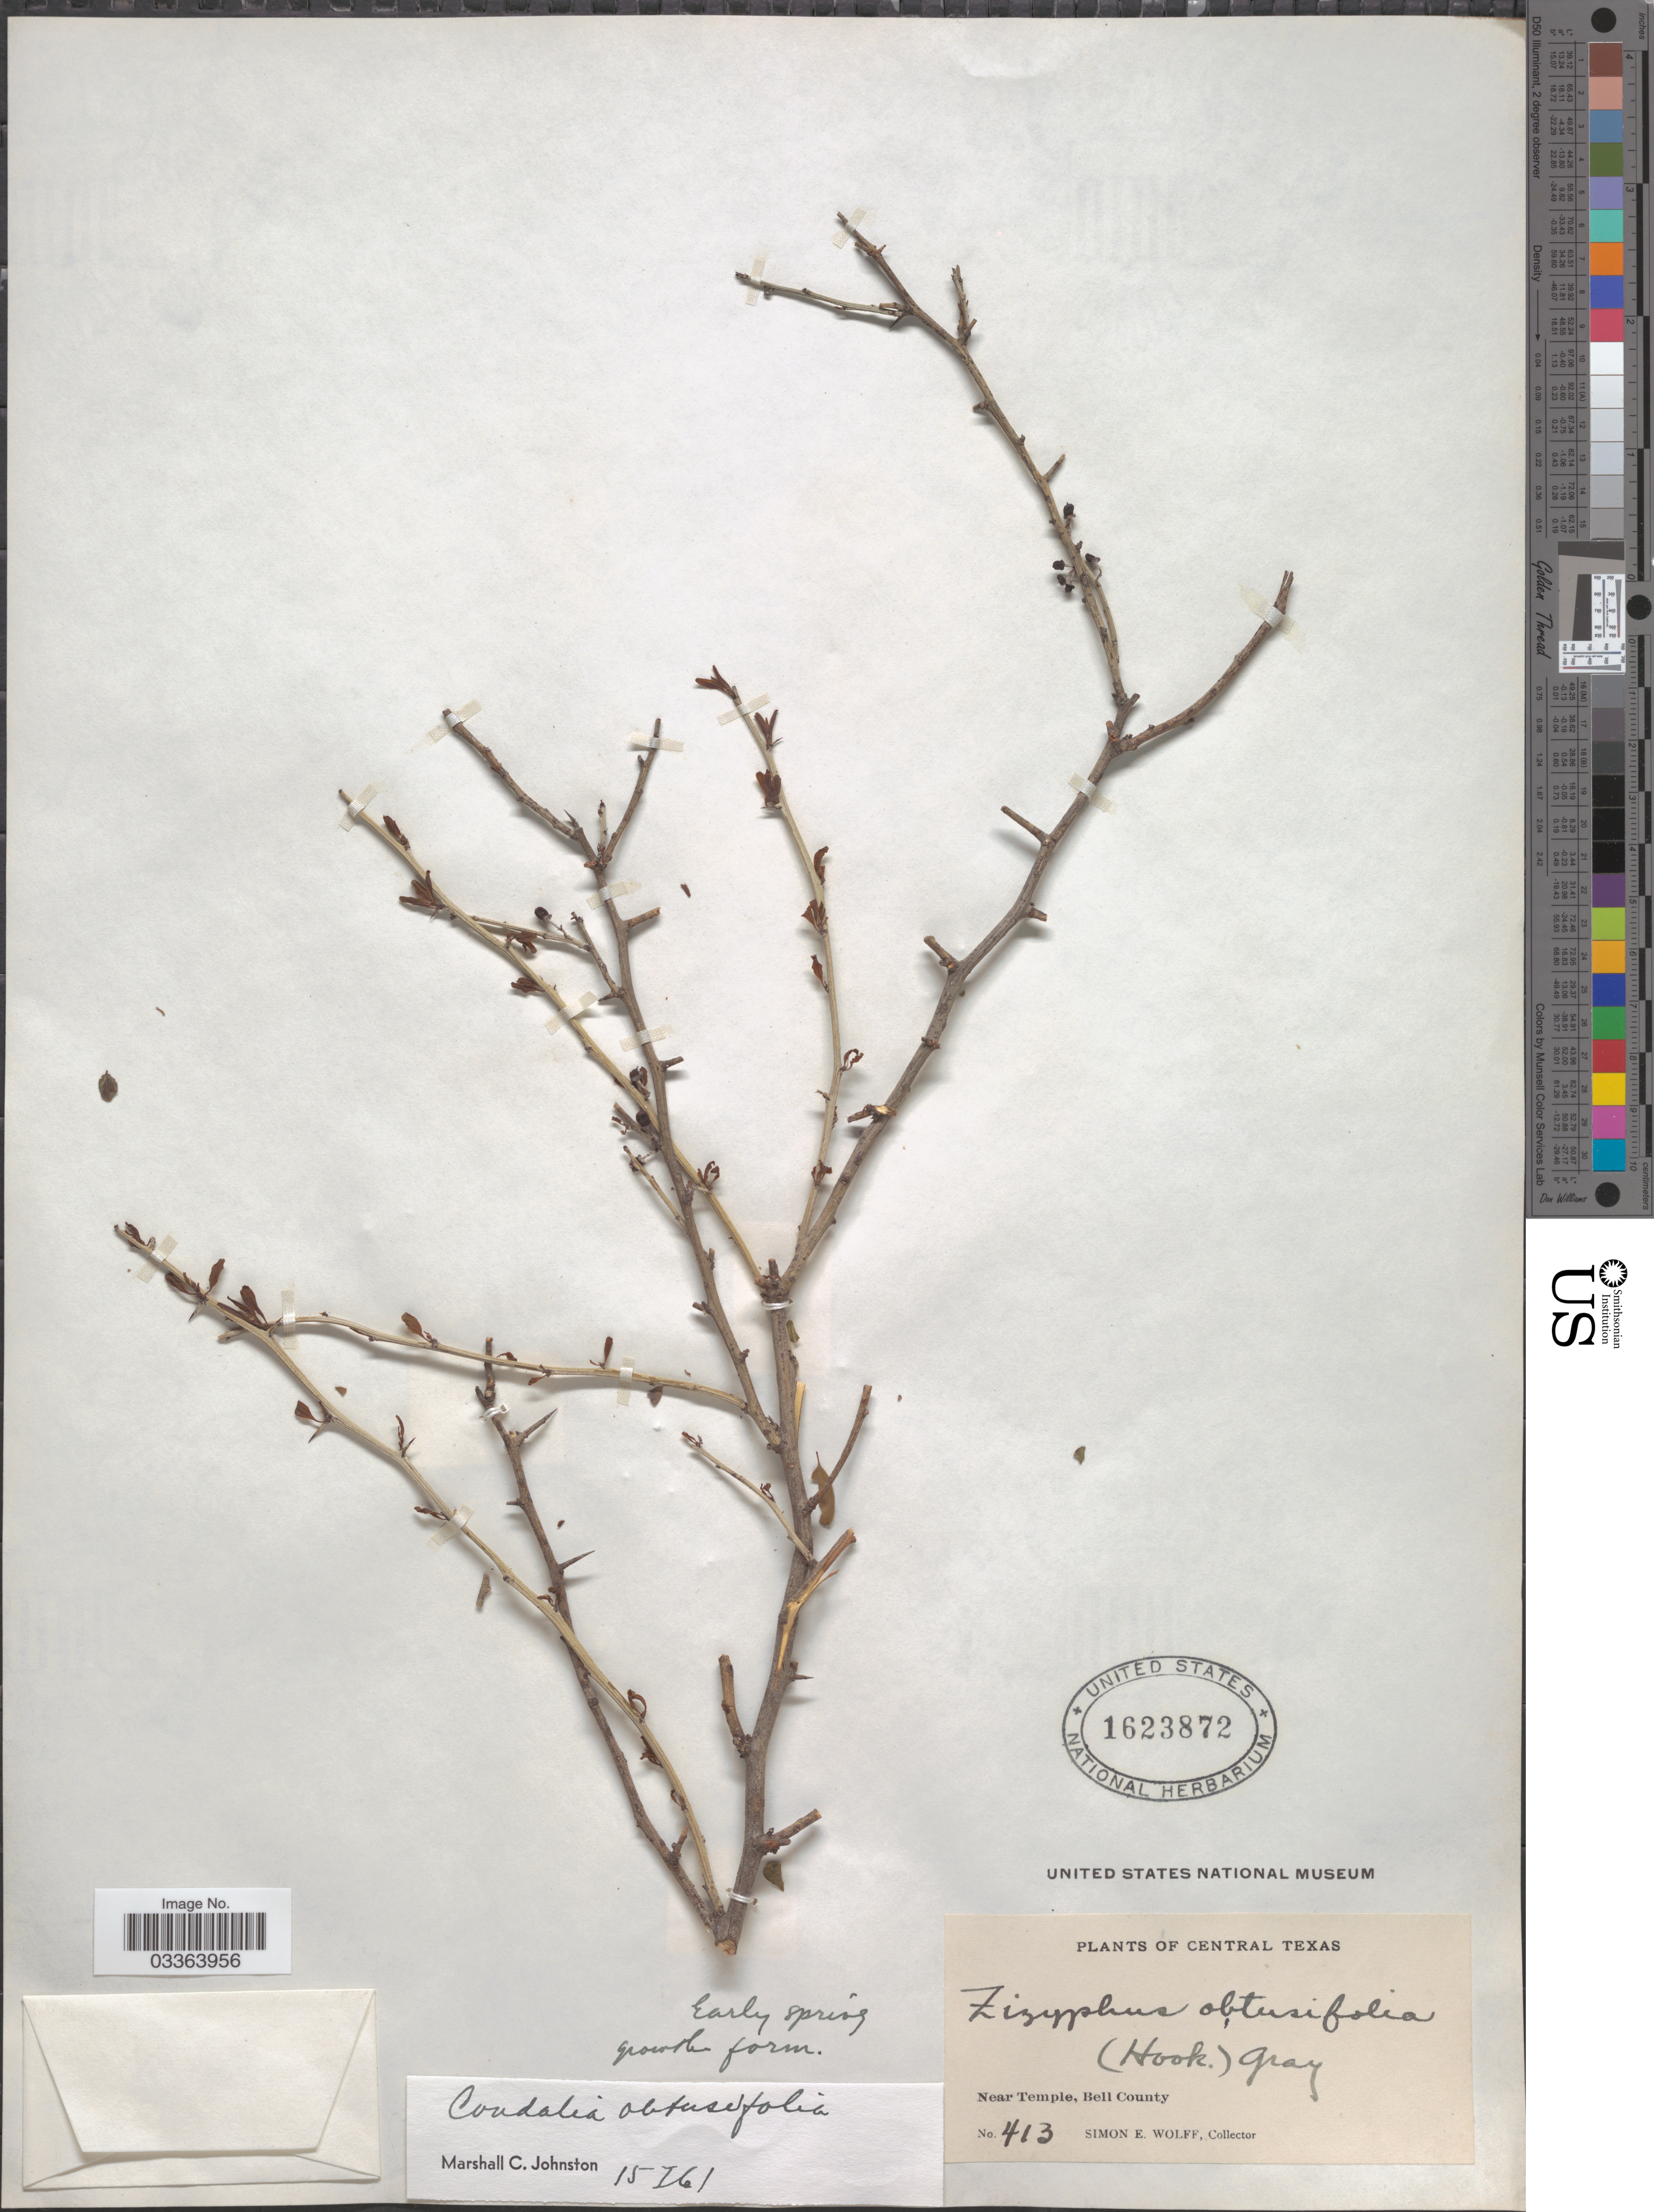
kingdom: Plantae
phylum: Tracheophyta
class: Magnoliopsida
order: Rosales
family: Rhamnaceae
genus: Sarcomphalus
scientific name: Sarcomphalus obtusifolius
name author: (Hook. ex Torr. & A. Gray) Hauenschild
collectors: S. E. Wolff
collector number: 413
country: United States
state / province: Texas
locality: Central Texas. Near Temple, Bell County.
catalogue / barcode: US 1623872